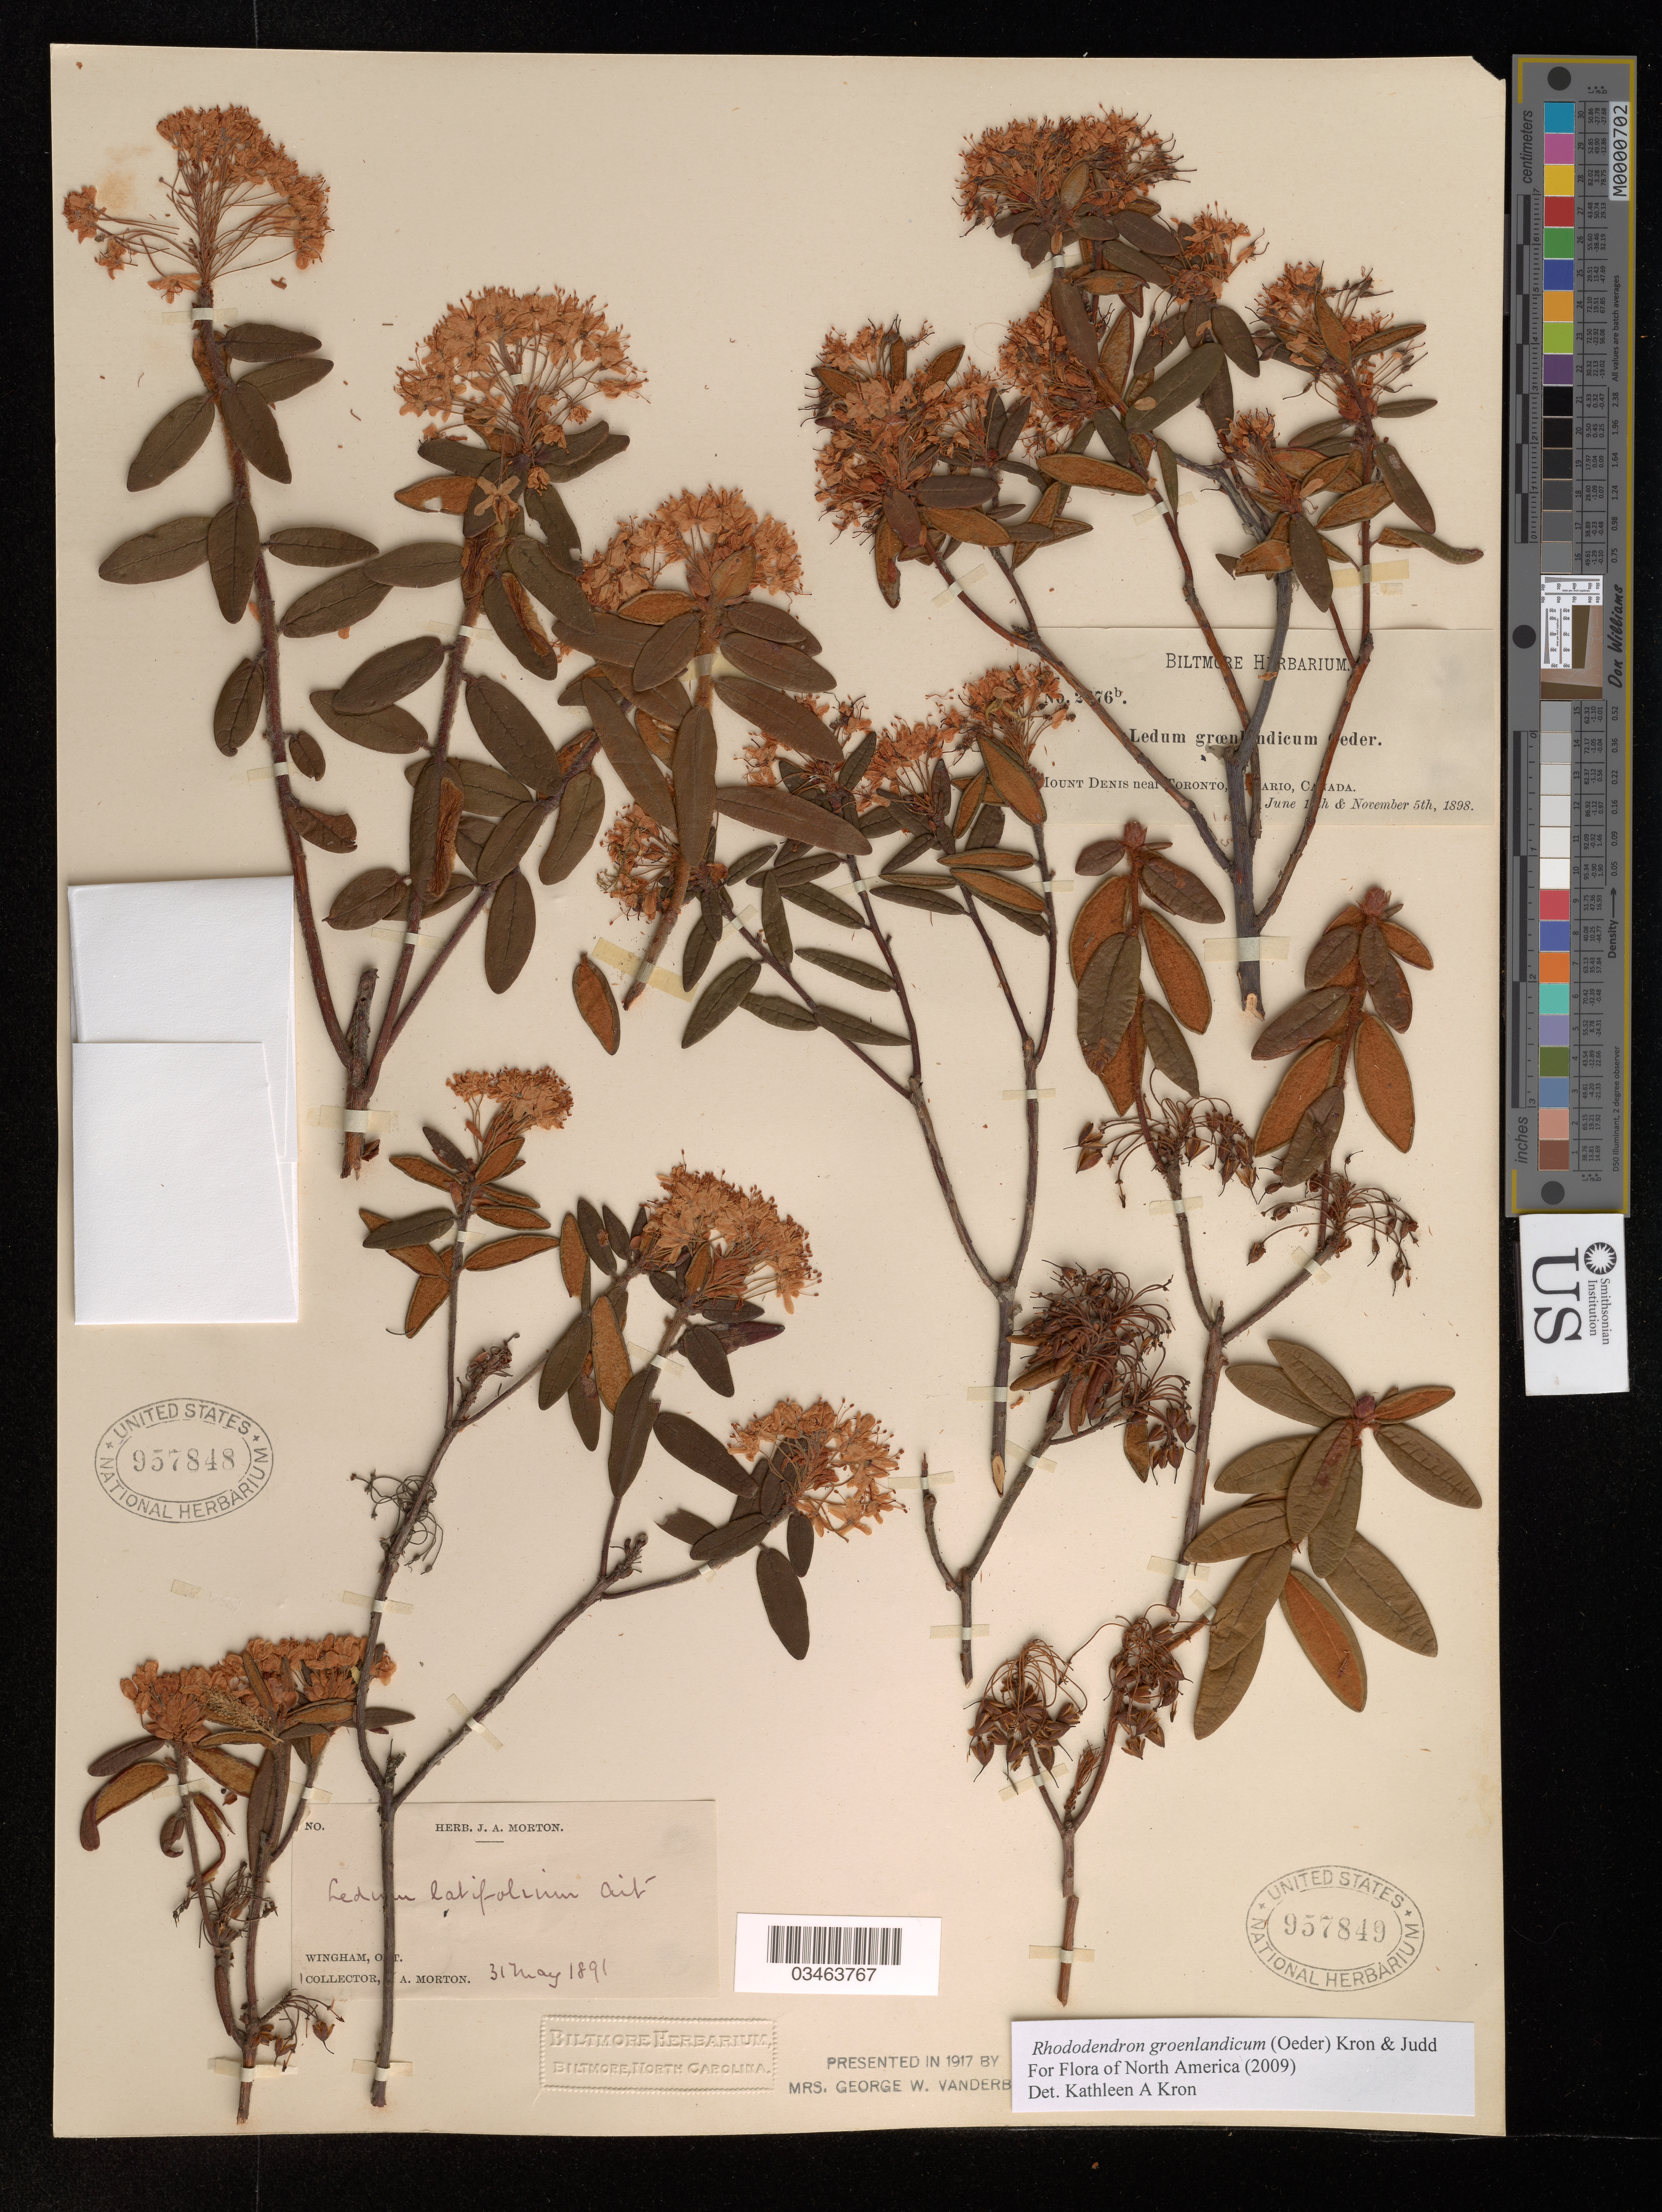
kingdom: Plantae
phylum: Tracheophyta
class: Magnoliopsida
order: Ericales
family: Ericaceae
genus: Rhododendron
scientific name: Rhododendron groenlandicum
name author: (Oeder) Kron & Judd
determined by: Kron, K. A.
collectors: ex herb. Biltmore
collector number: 2676b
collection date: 1898-06-23/1898-08-02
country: Canada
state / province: Ontario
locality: Toronto.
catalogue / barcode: US 957849-2